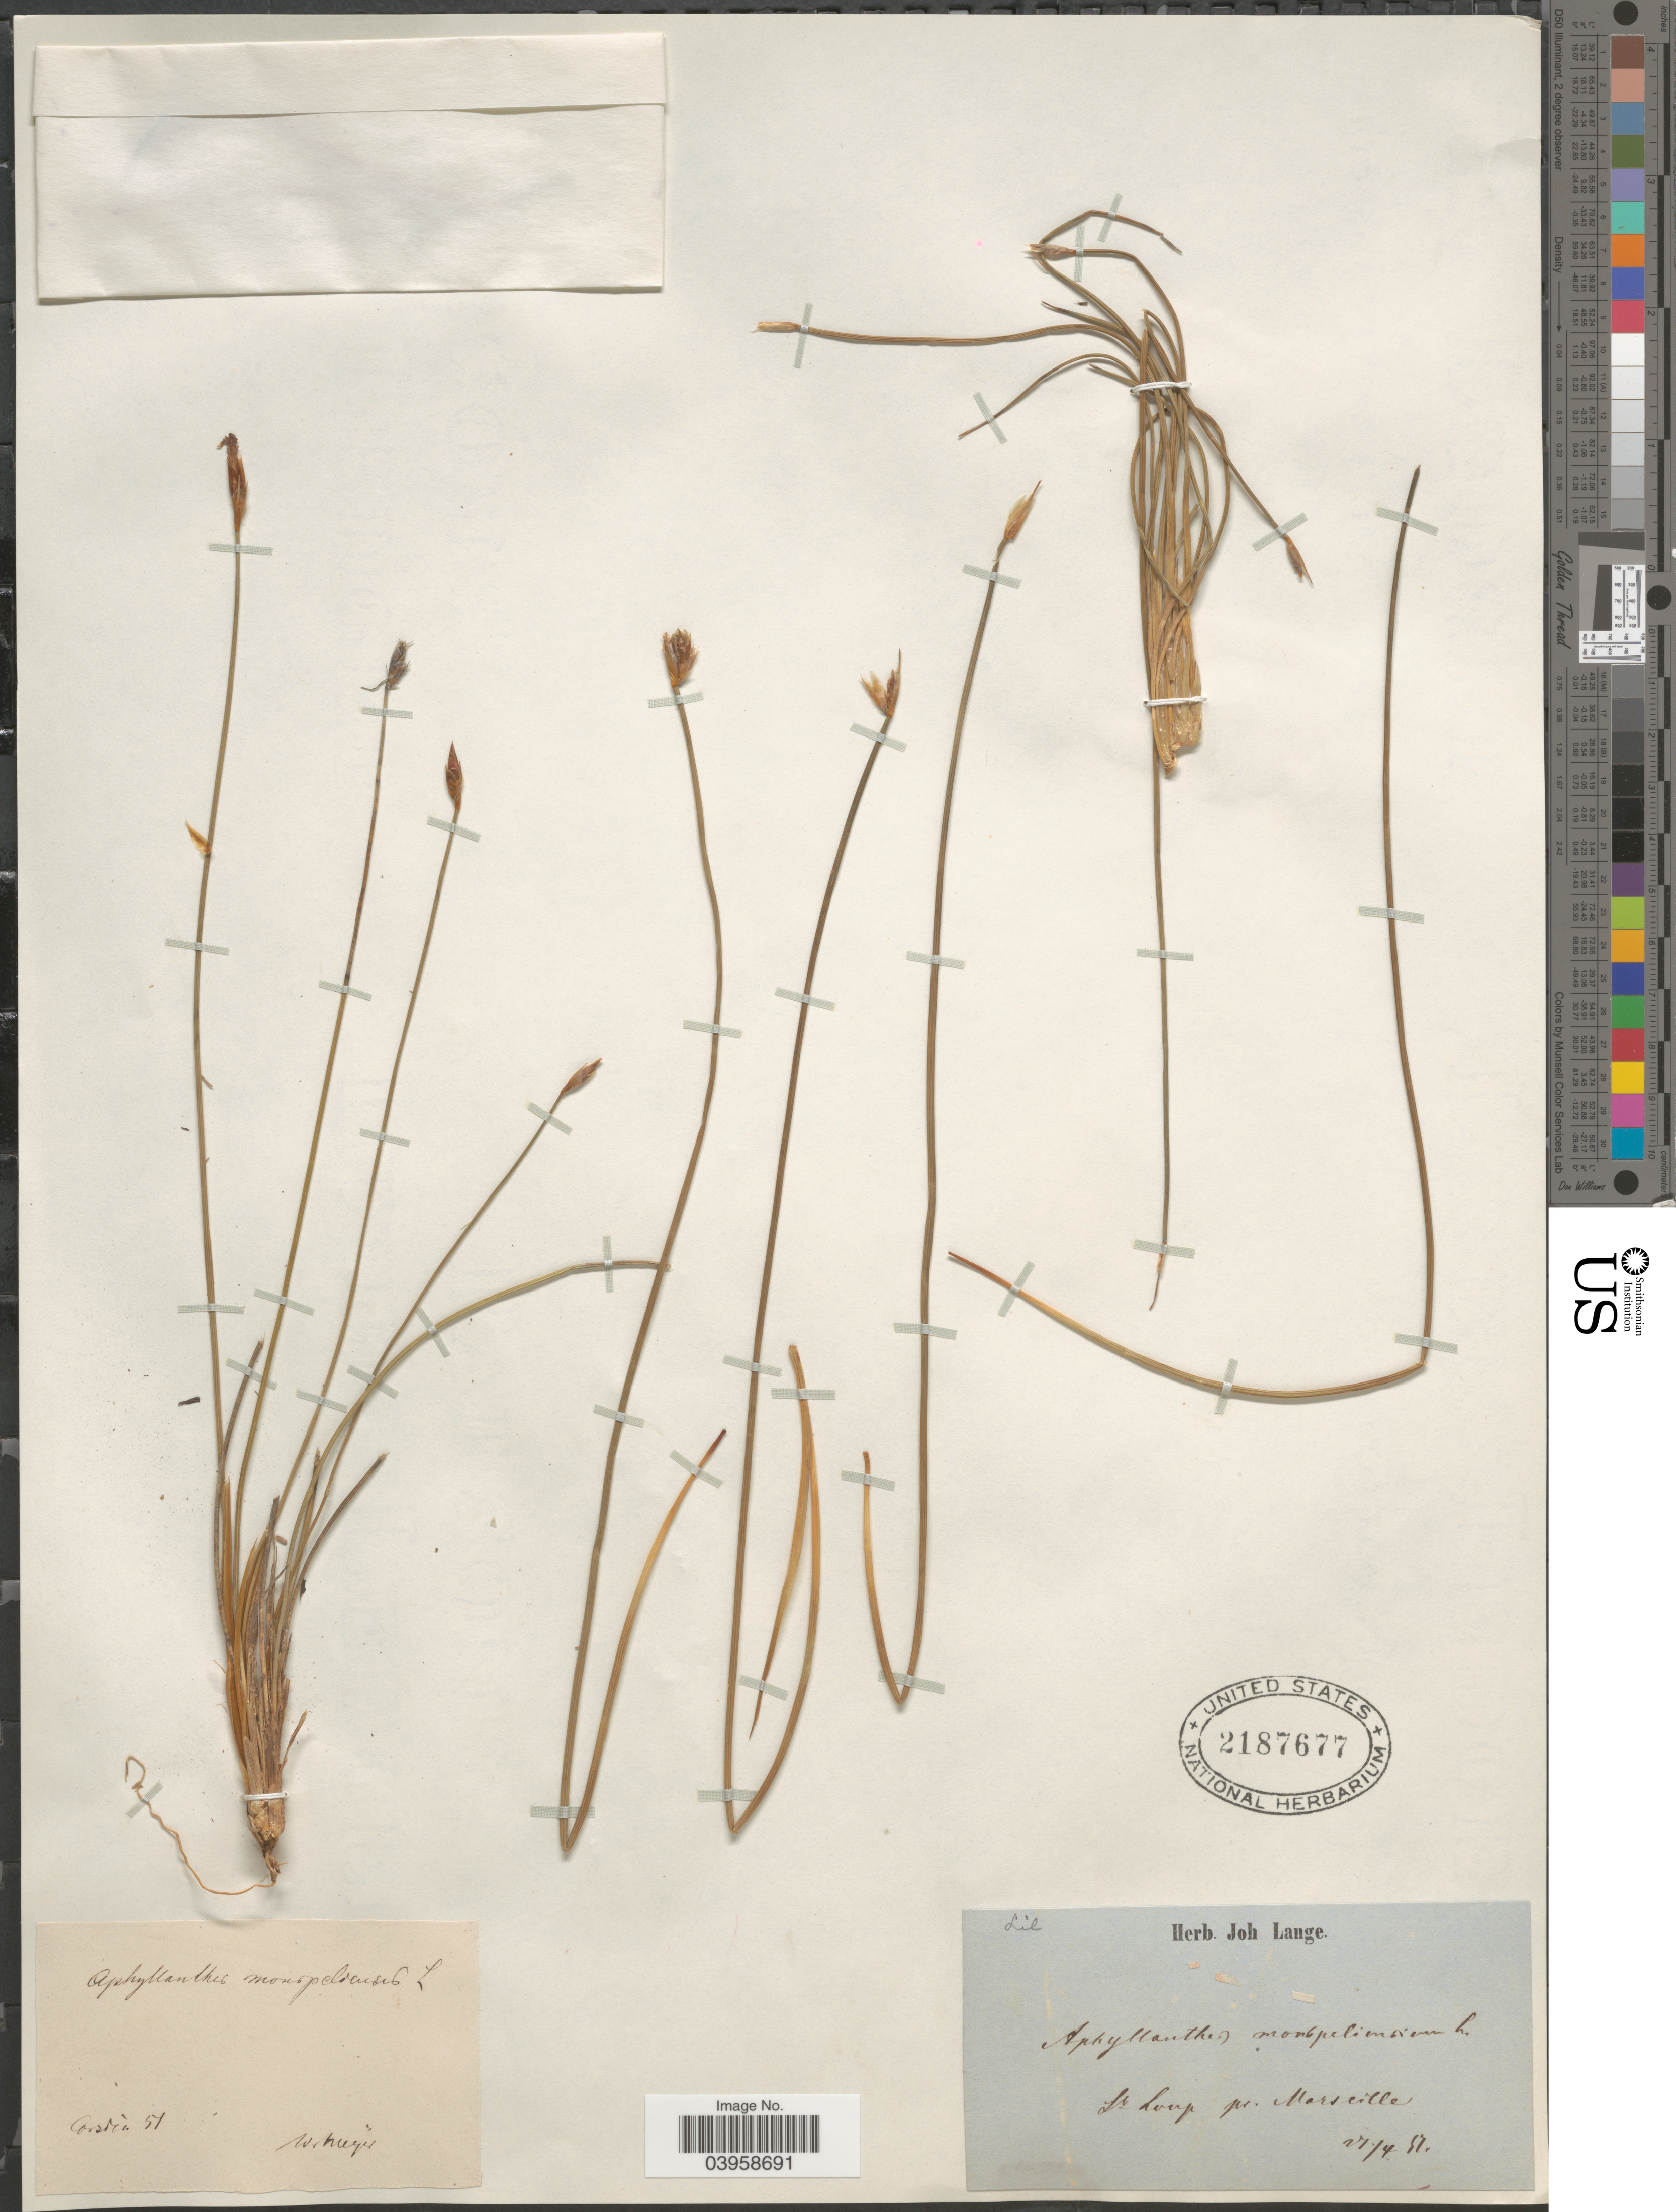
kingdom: Plantae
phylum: Tracheophyta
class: Liliopsida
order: Asparagales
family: Asparagaceae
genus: Aphyllanthes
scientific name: Aphyllanthes monspeliensis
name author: L.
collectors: W. Meyer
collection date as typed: Transcribed d/m/y: 27/4/57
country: France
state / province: Corsica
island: Corse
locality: St Loup pr. Marseille.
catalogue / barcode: US 2187677